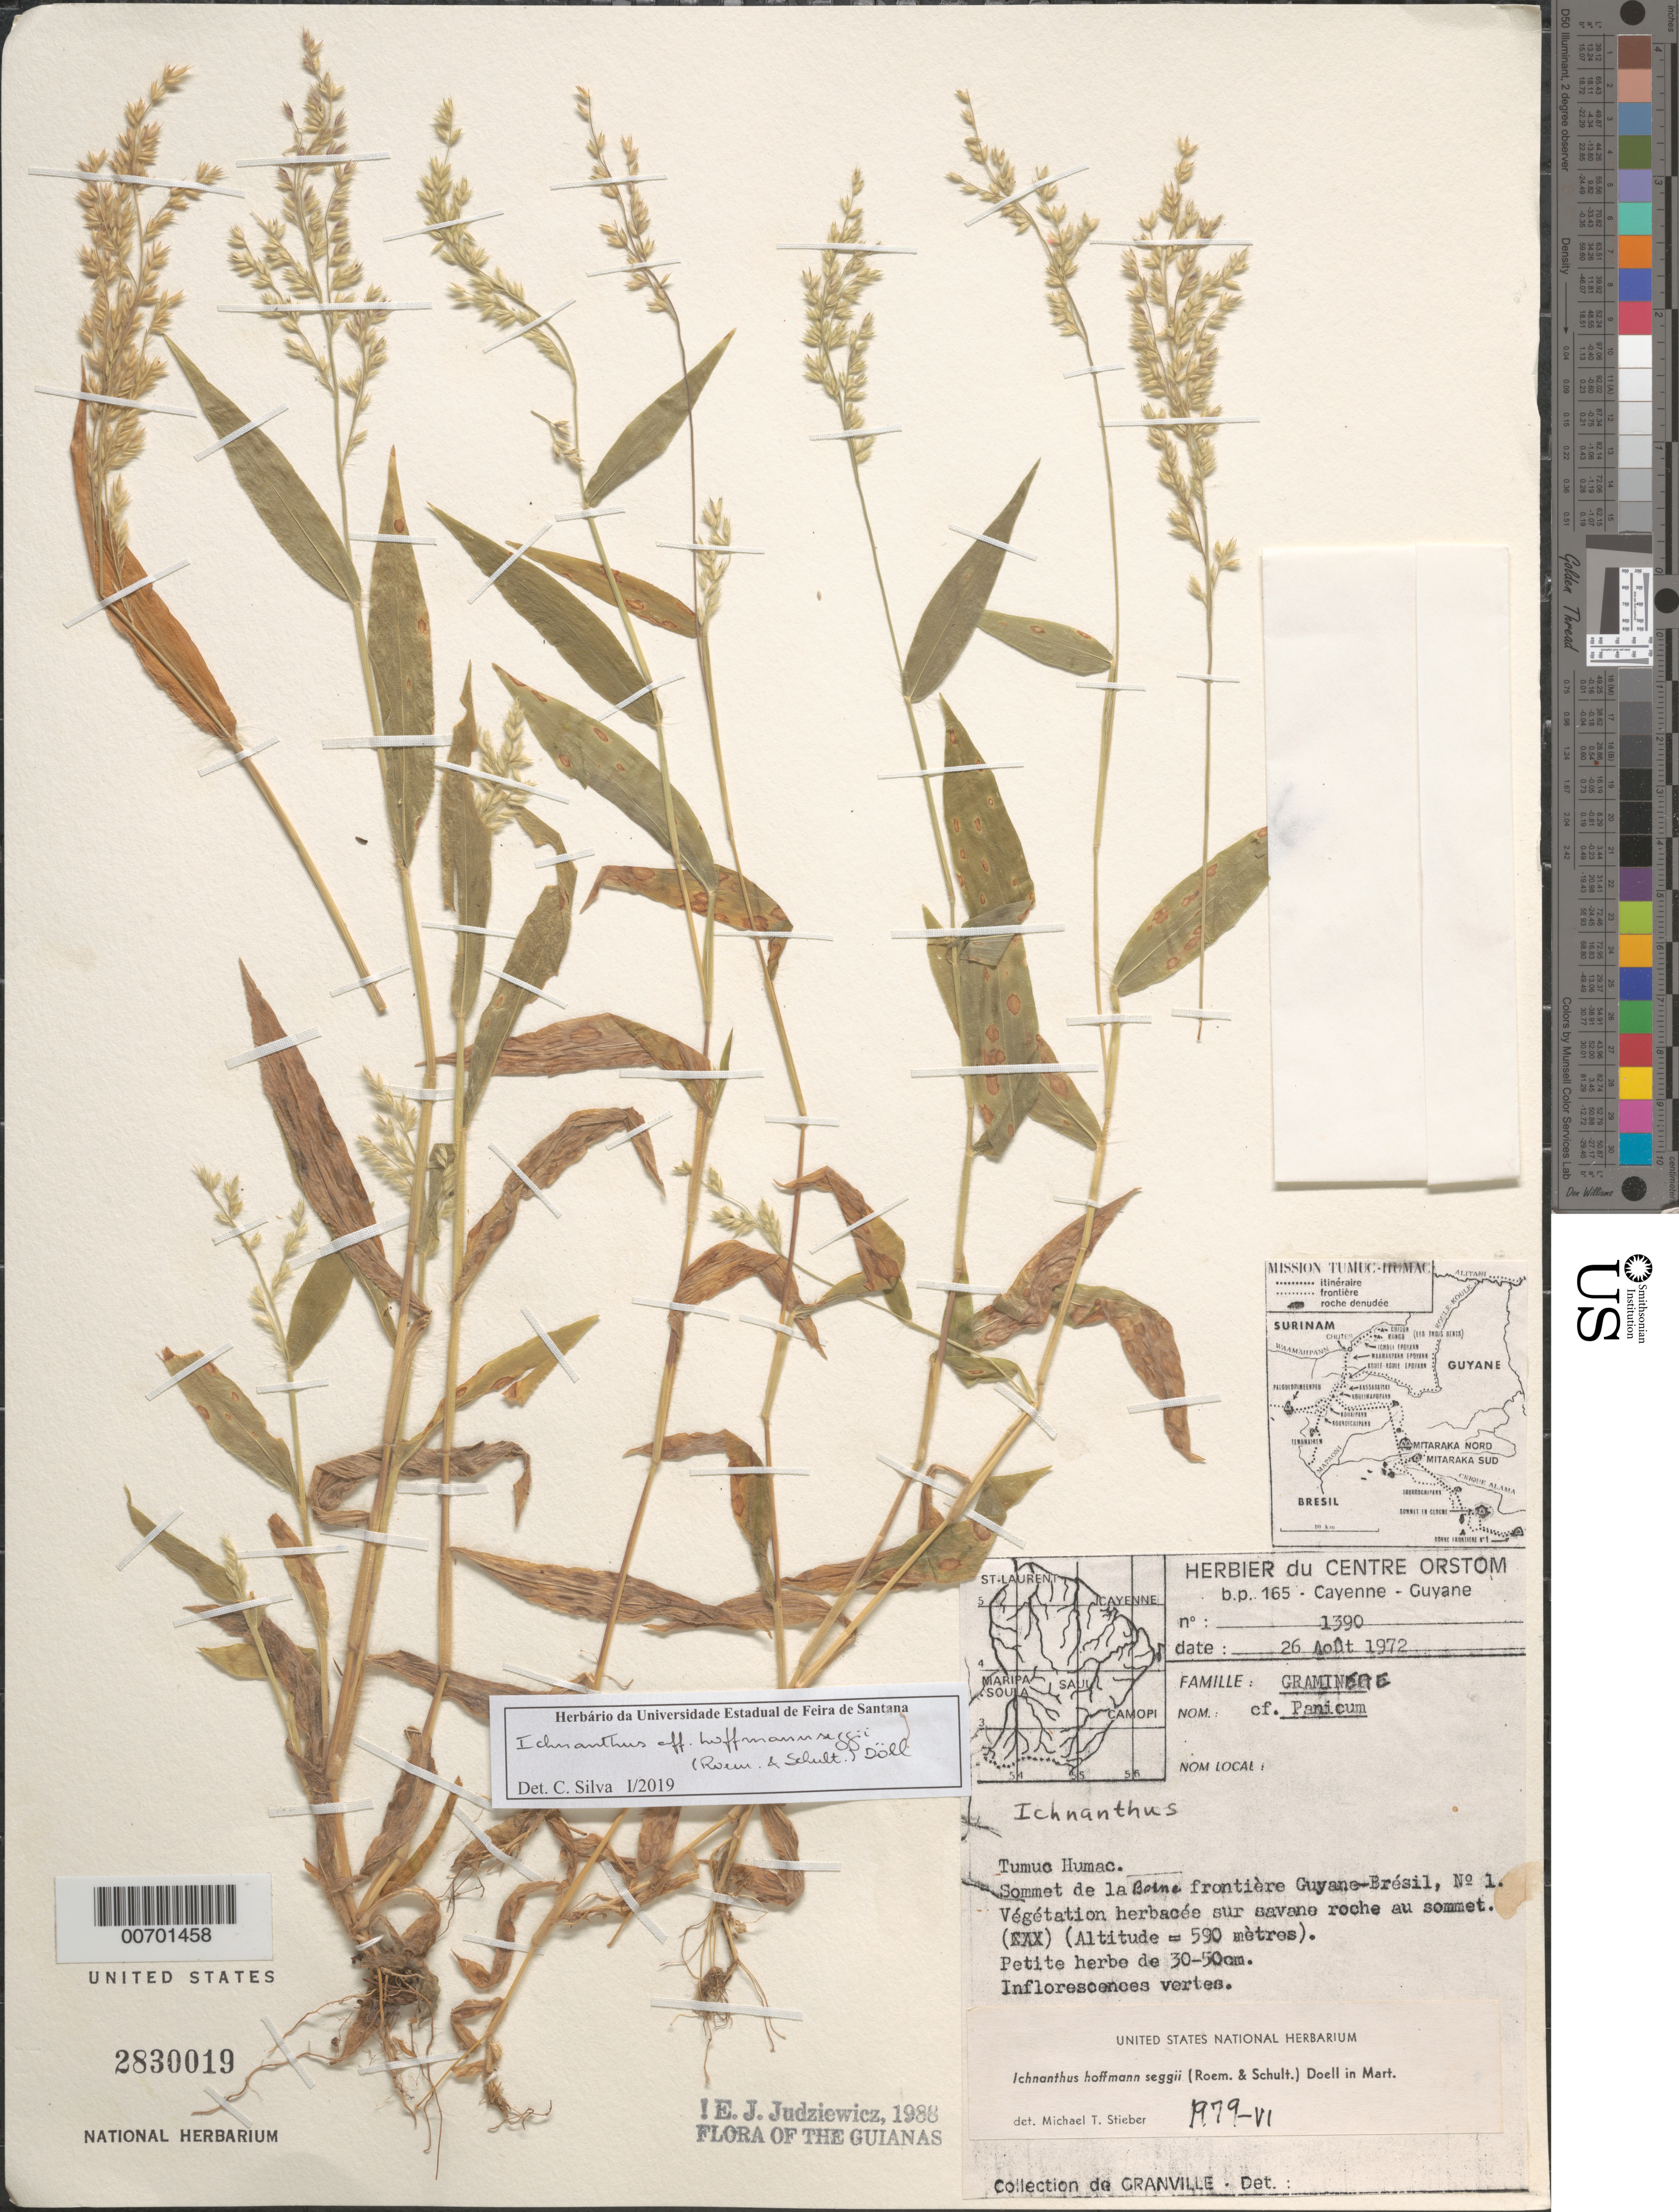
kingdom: Plantae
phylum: Tracheophyta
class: Liliopsida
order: Poales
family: Poaceae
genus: Ichnanthus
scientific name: Ichnanthus hoffmannseggii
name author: (Roem. & Schult.) Döll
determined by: Stieber, M. T.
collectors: J.-J. de Granville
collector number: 1390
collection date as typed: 26-Aug-72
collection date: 1972-08-26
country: French Guiana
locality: Tumuc-Humac, "sommet de la Boine frontière Guyane-Brésil", no. 1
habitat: Herbaceous vegetation on savanna rocks, on summit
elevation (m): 590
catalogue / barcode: US 2830019